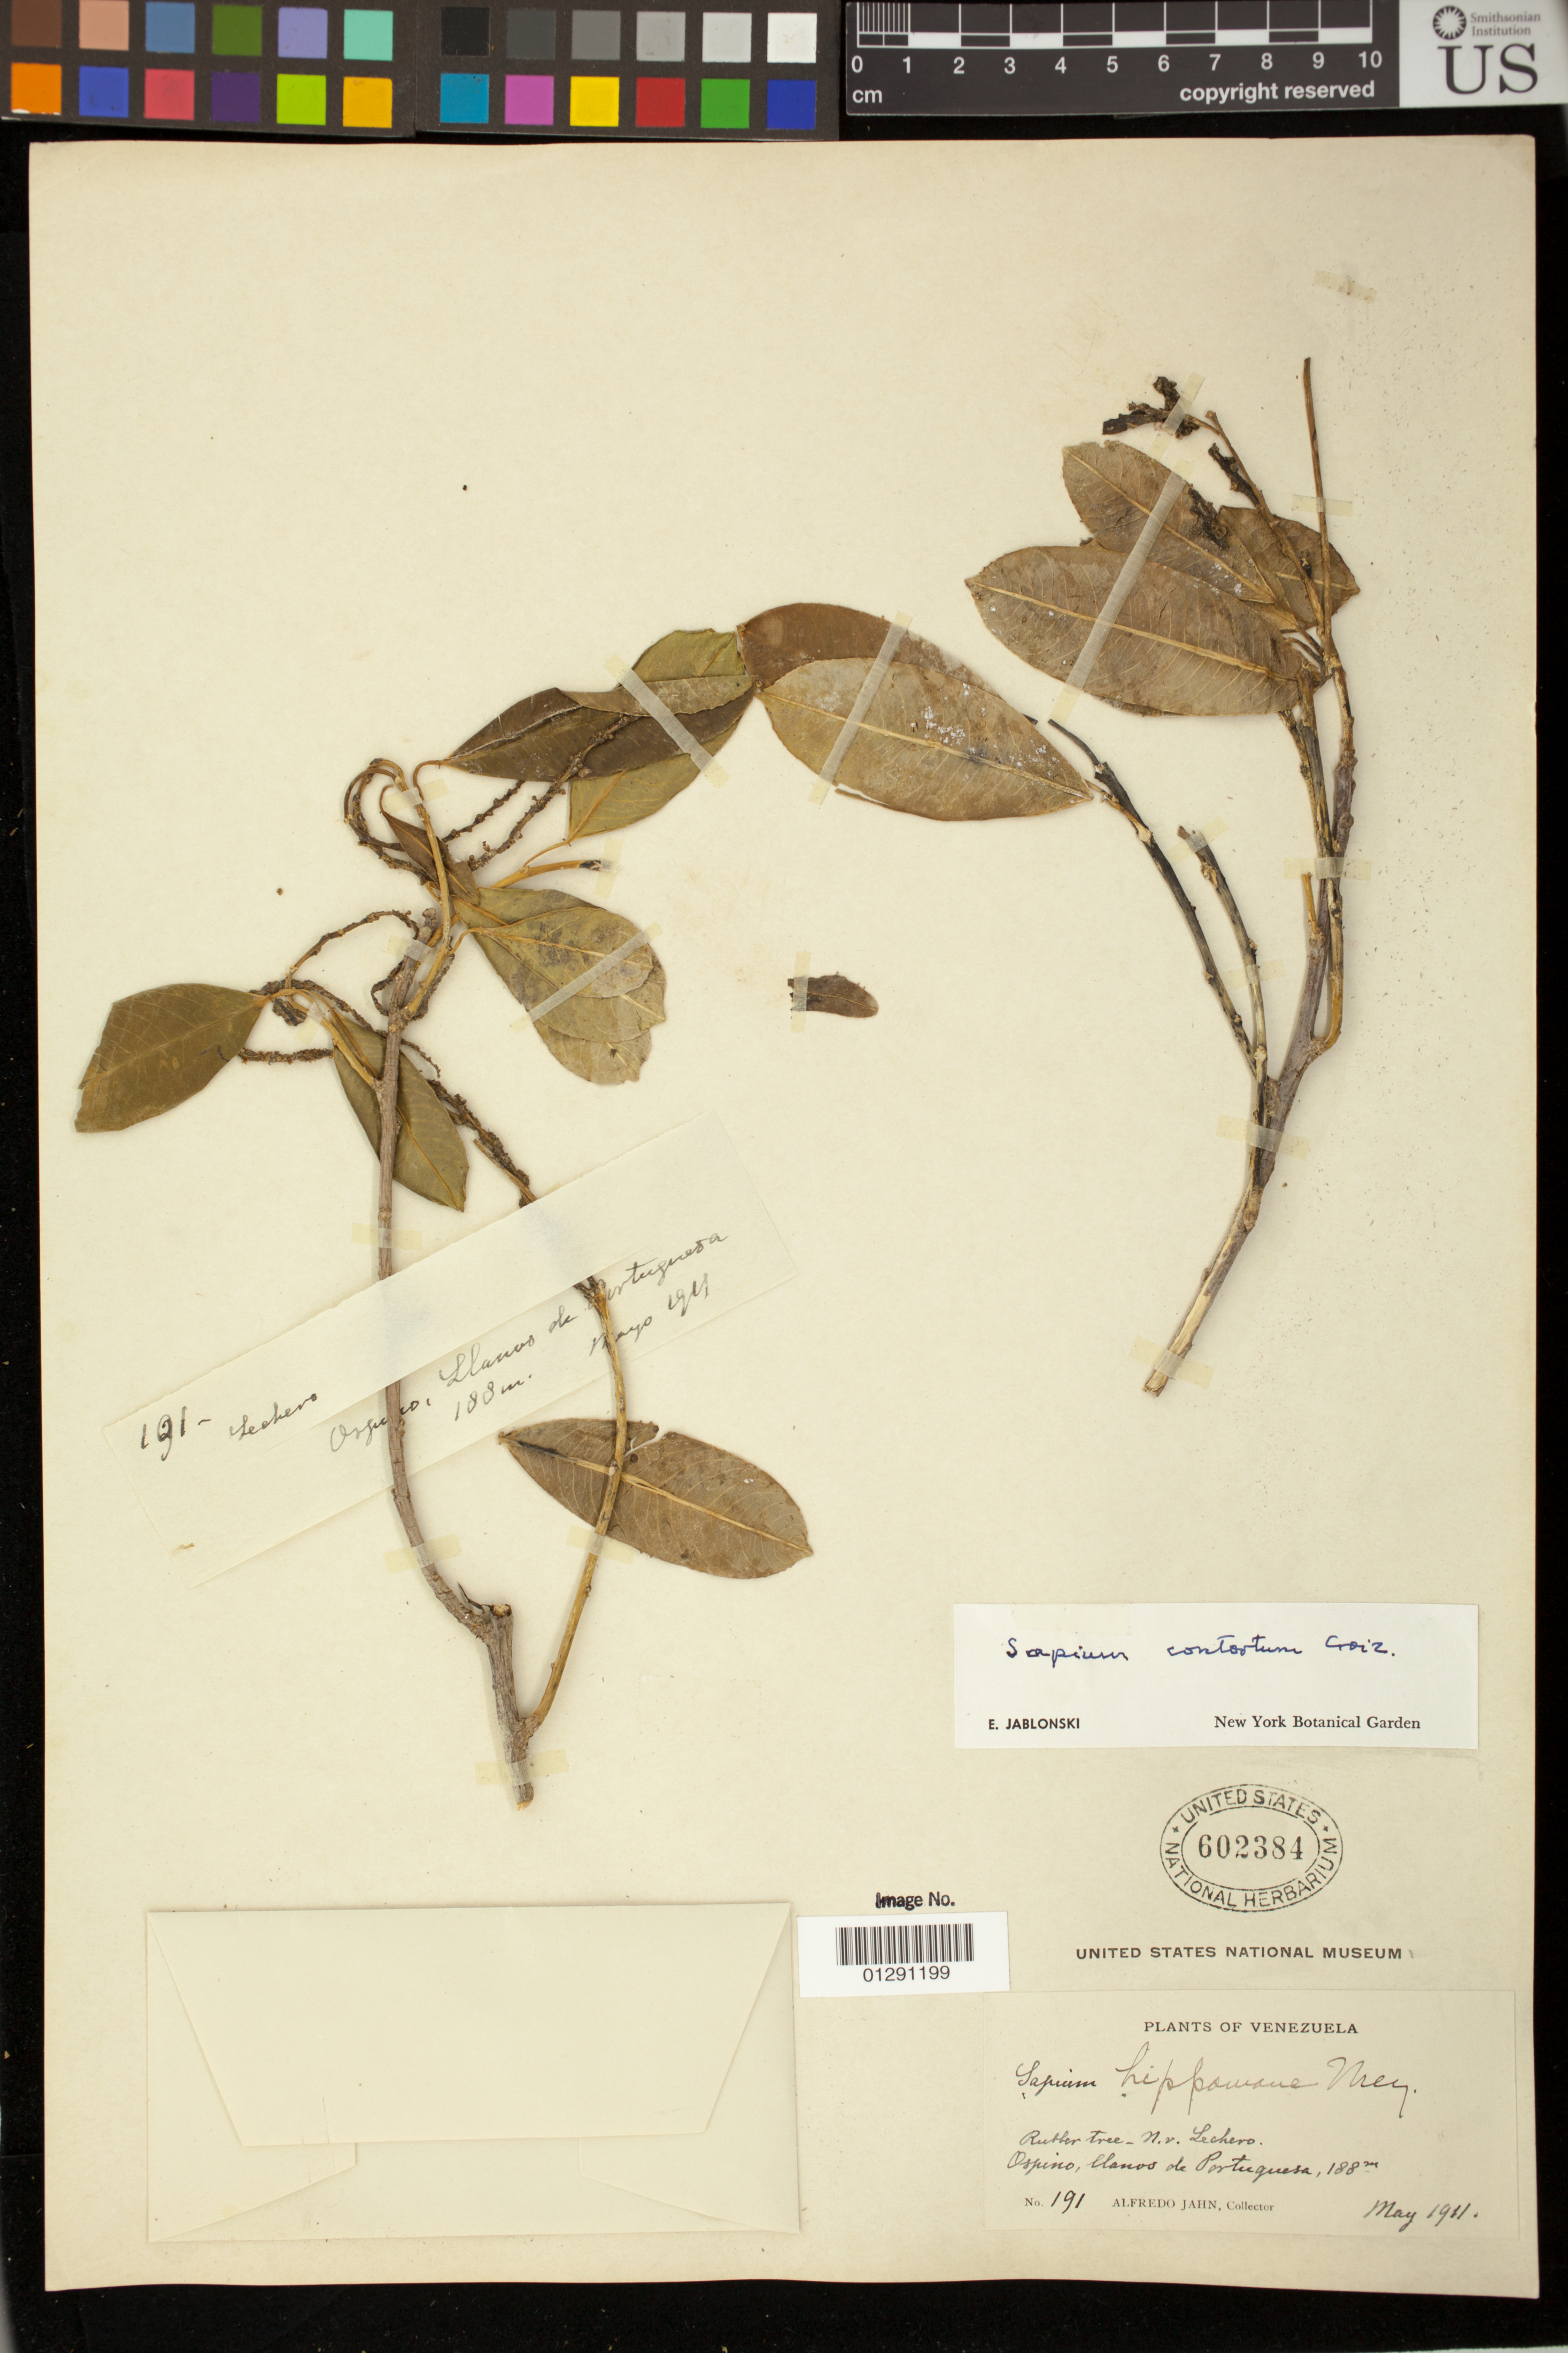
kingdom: Plantae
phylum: Tracheophyta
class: Magnoliopsida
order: Malpighiales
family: Euphorbiaceae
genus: Sapium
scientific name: Sapium glandulatum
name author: (Vell.) Pax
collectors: A. Jahn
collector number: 191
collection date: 1911-05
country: Venezuela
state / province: Portuguesa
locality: Ospino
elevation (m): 188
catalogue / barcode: US 602384